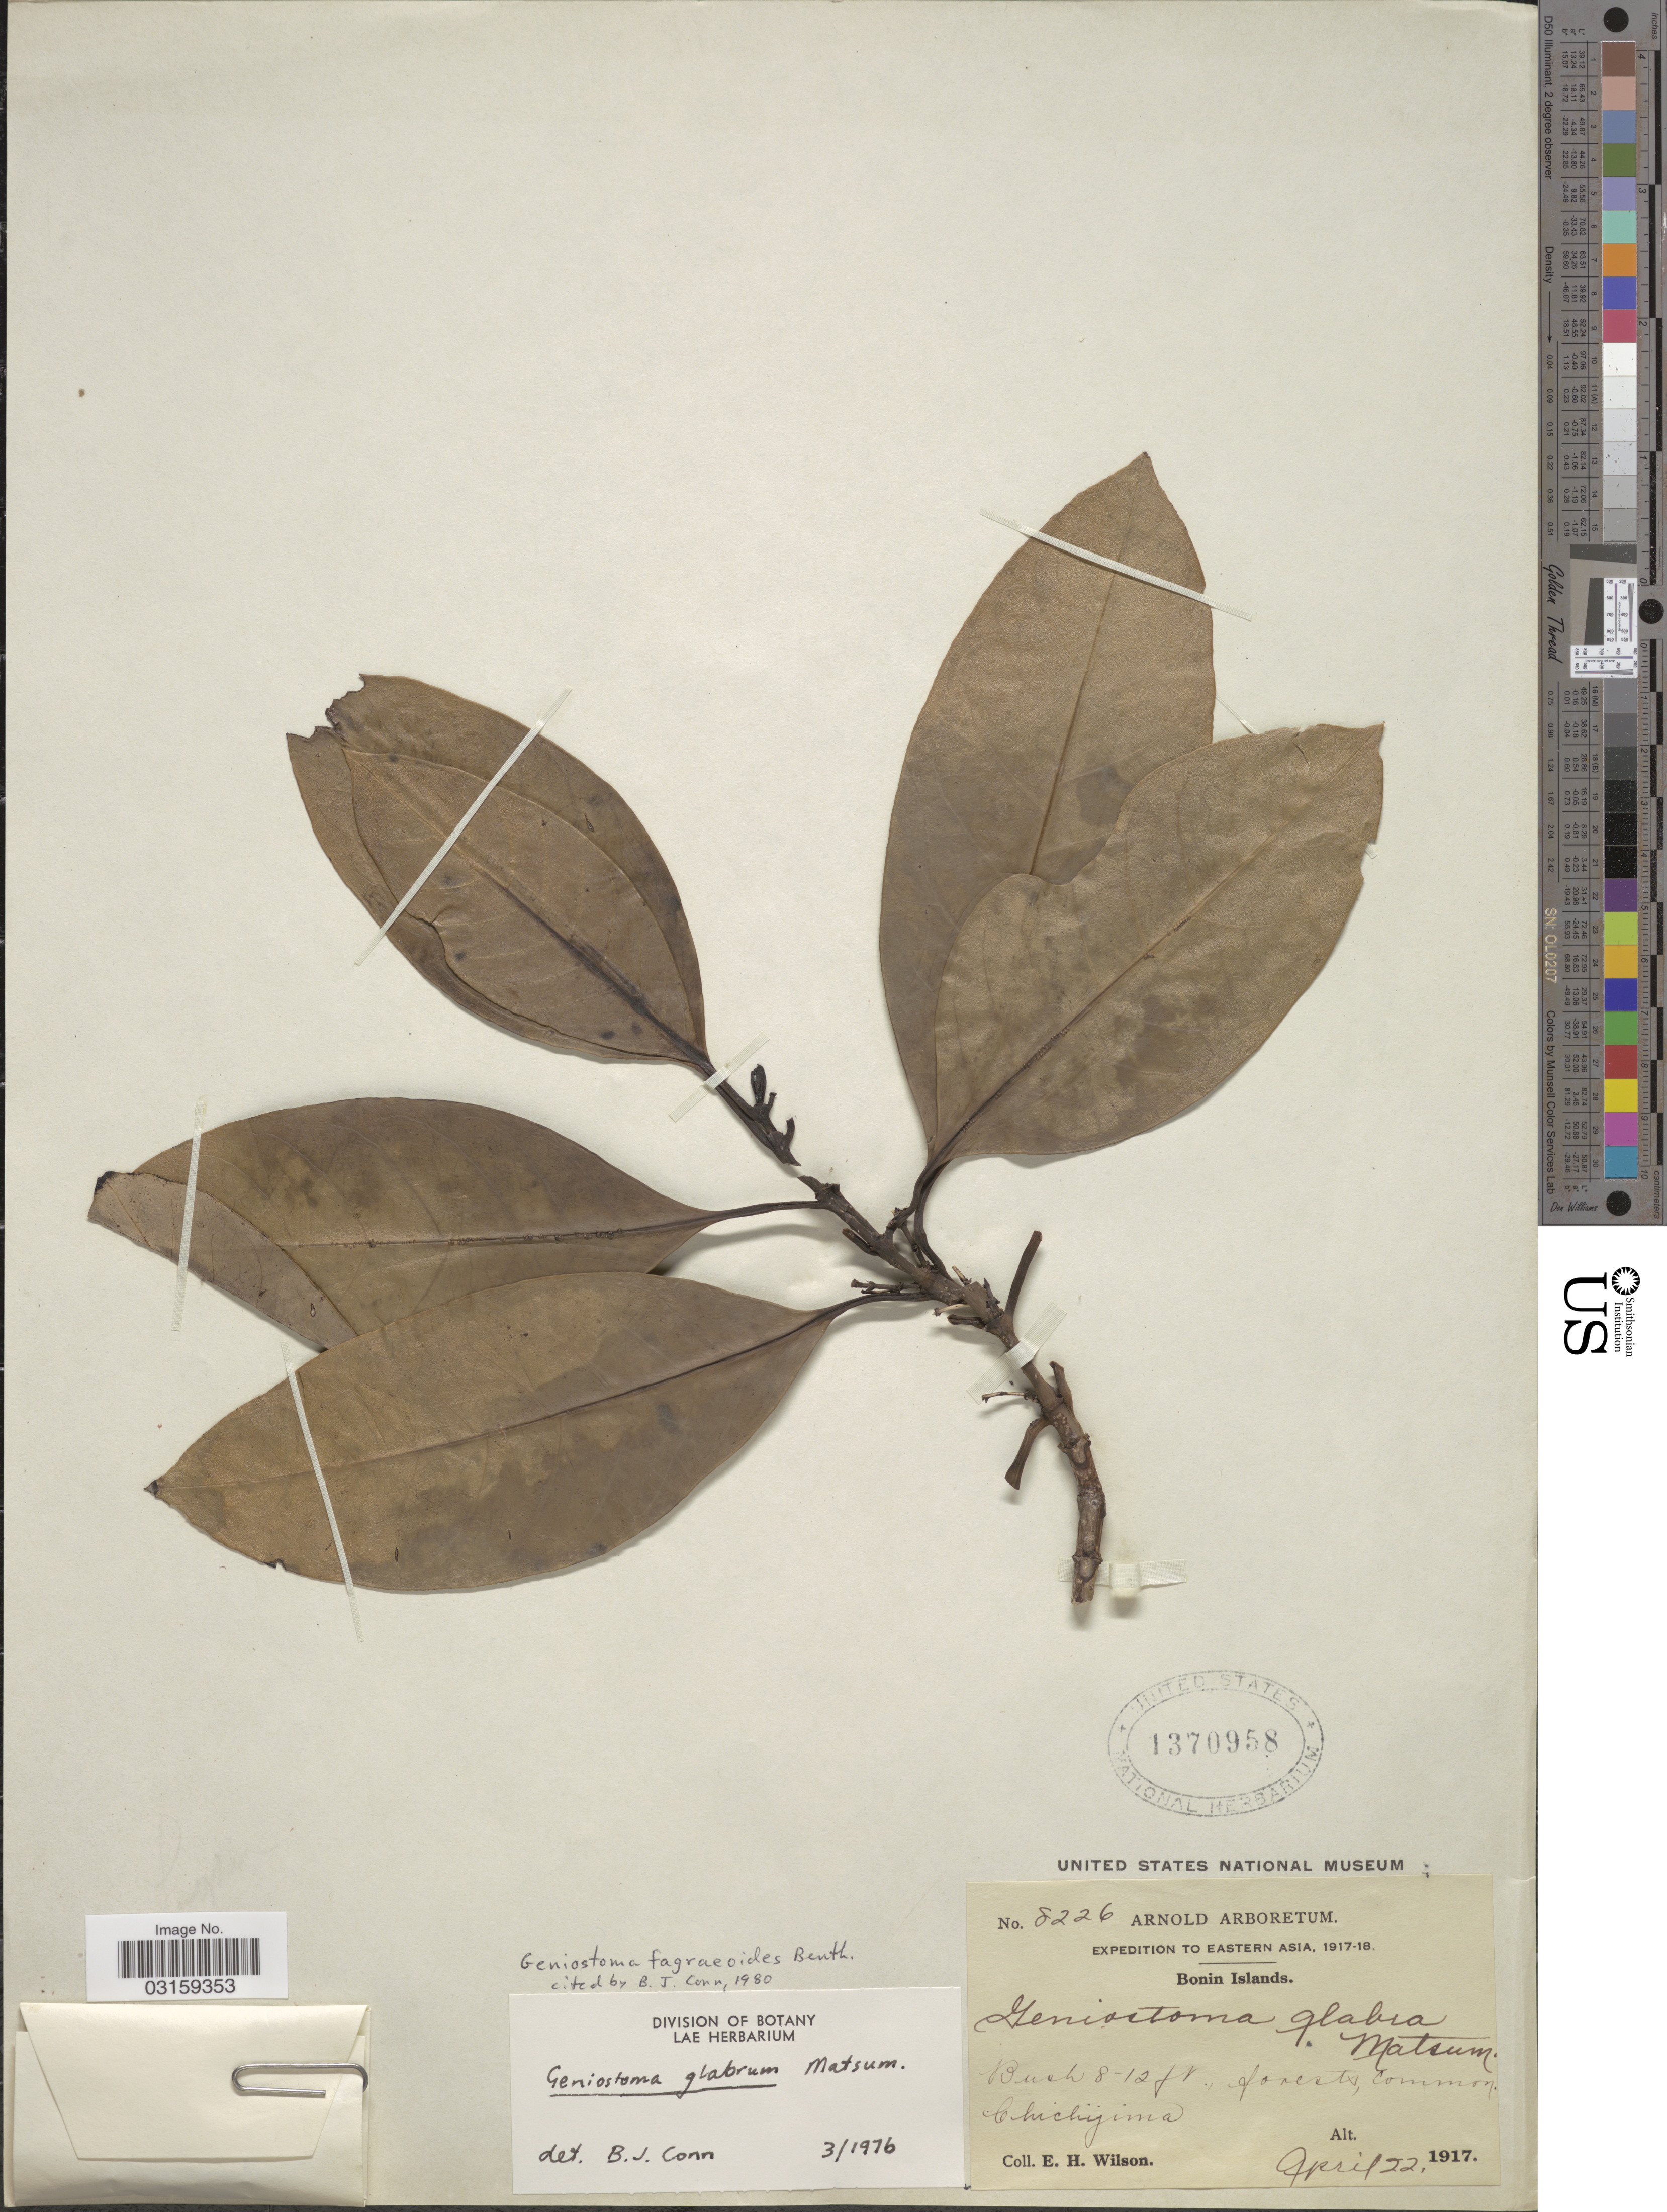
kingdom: Plantae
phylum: Tracheophyta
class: Magnoliopsida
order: Gentianales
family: Loganiaceae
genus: Geniostoma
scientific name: Geniostoma fagraeoides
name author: Benth.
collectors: E. Wilson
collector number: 8226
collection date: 1917-04-22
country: Japan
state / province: Tokyo, Federal City of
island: Bonin Islands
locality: Eastern Asia. Bonin Islands. Chichijima.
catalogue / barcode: US 1370958